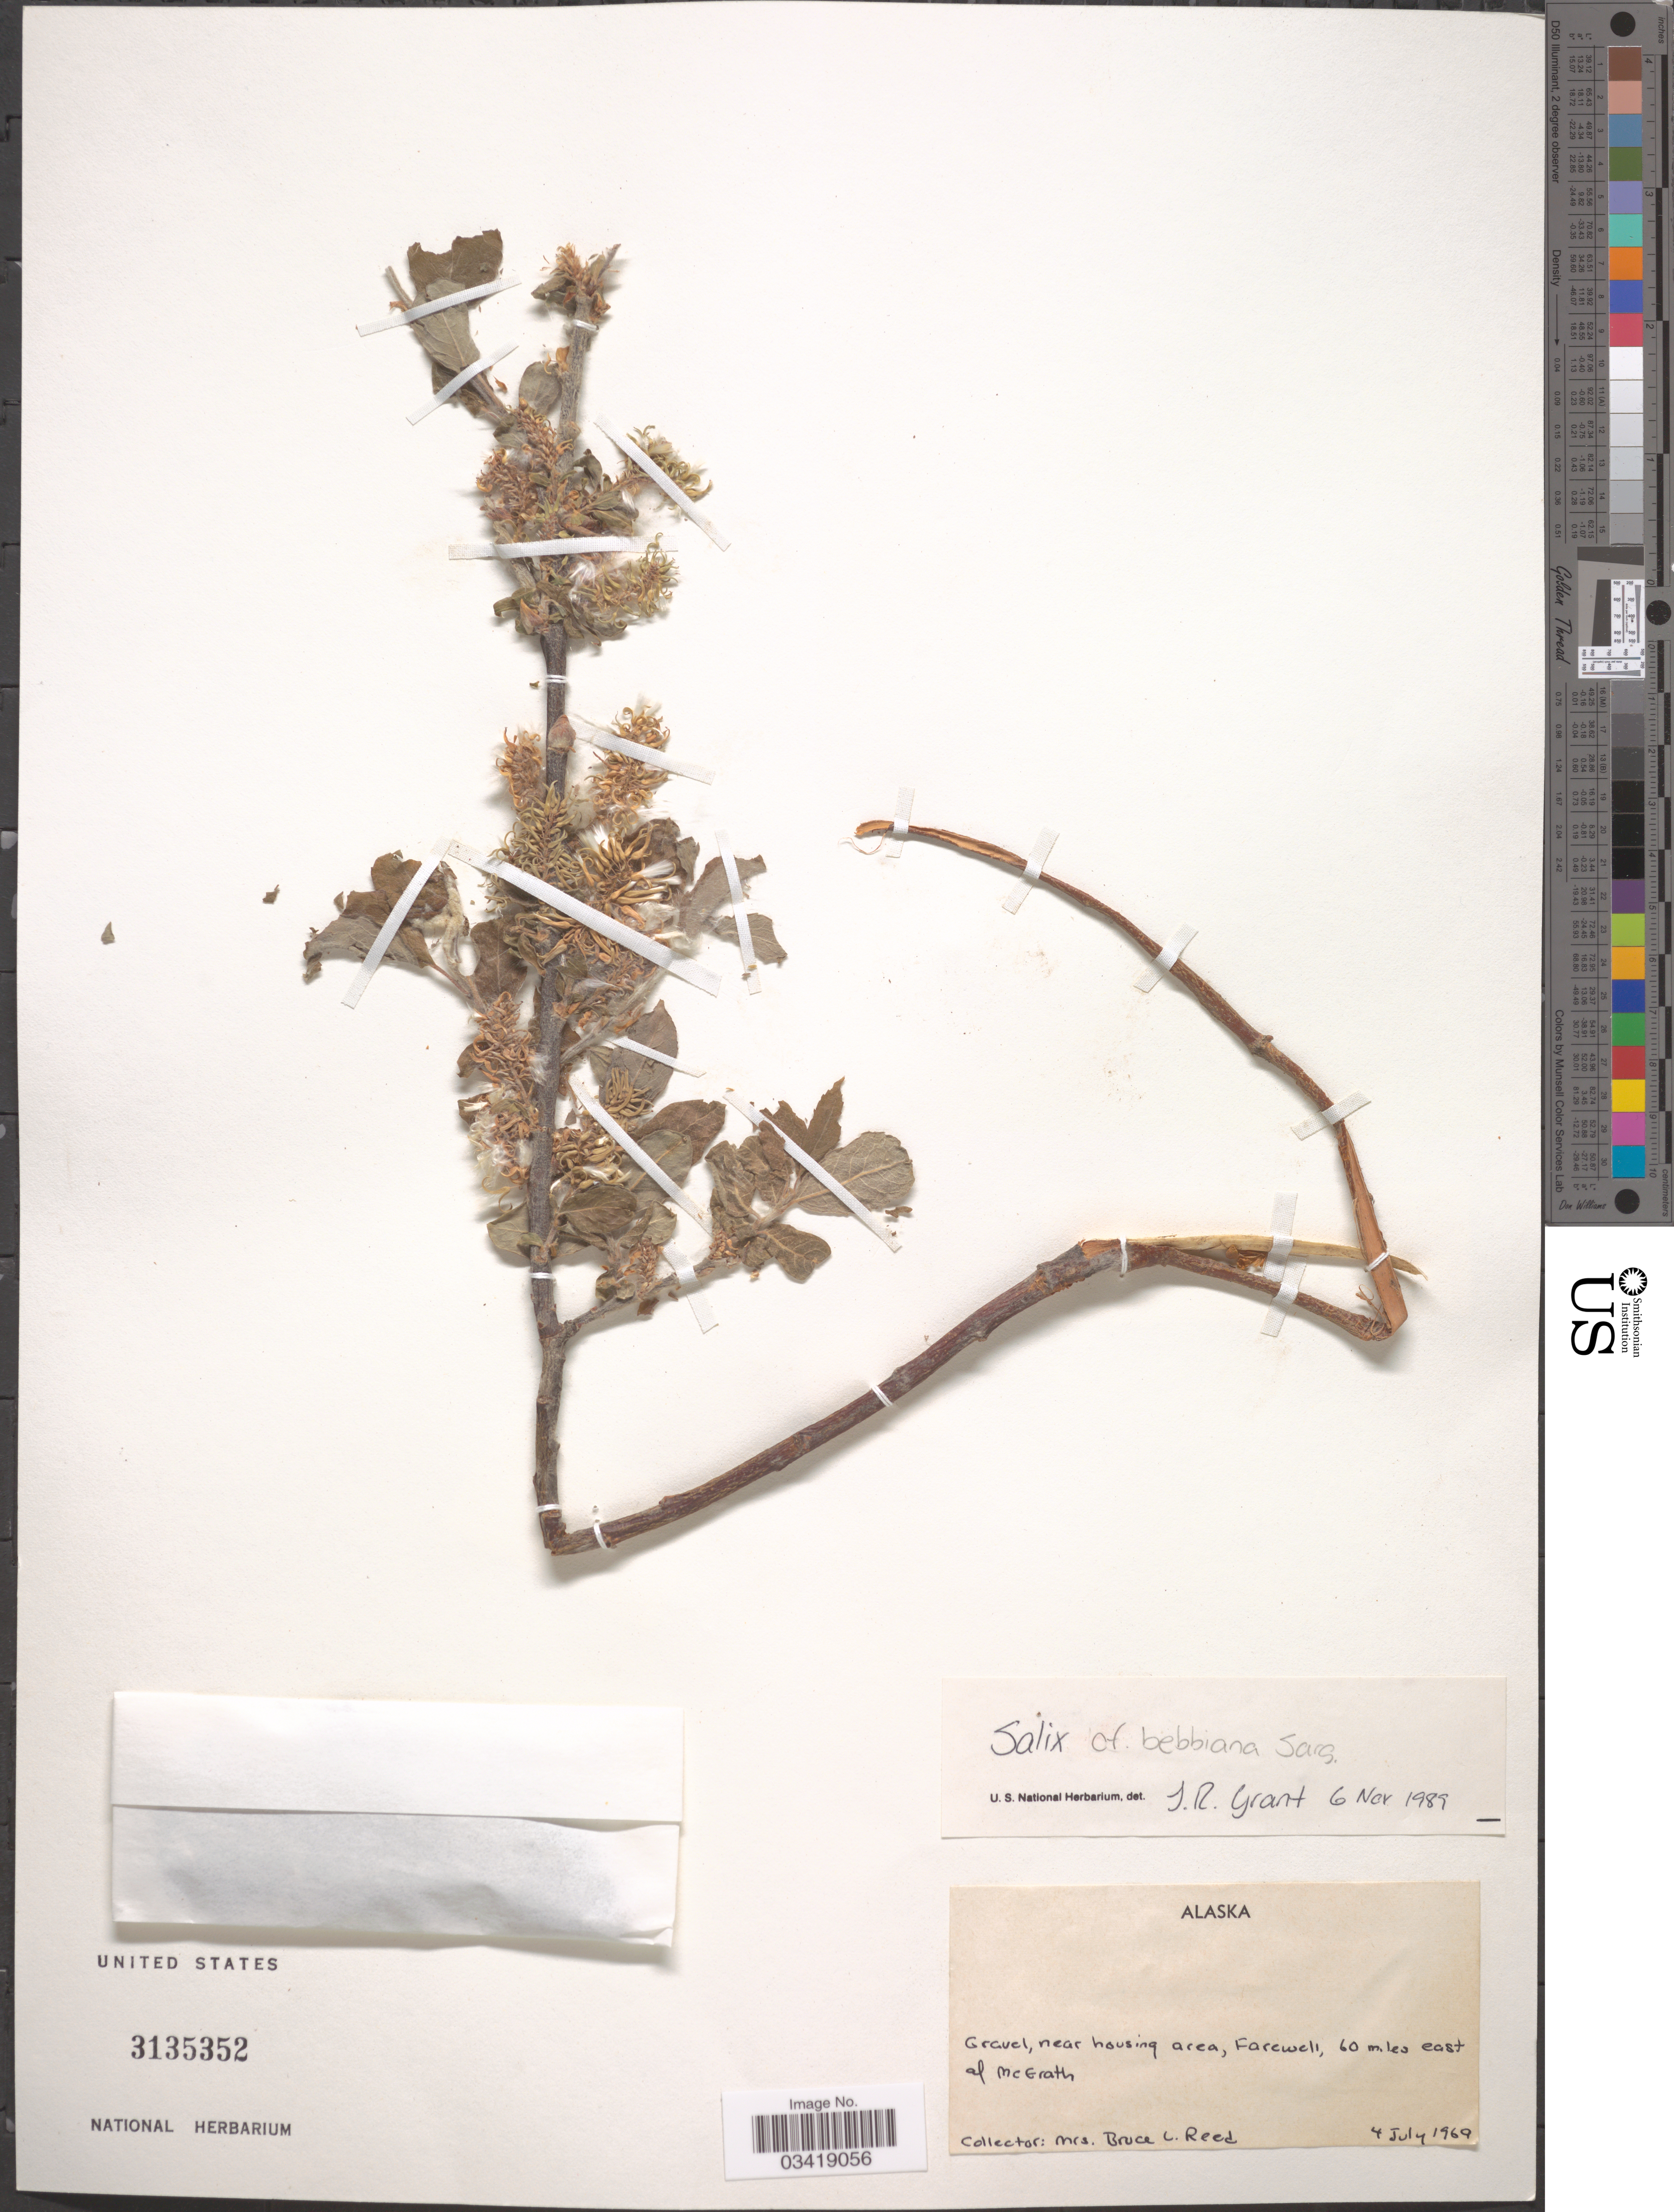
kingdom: Plantae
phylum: Tracheophyta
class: Magnoliopsida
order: Malpighiales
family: Salicaceae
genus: Salix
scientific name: Salix bebbiana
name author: Sarg.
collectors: B. Reed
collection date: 1969-07-04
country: United States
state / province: Alaska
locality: Gravel, near housing, Farewell, 60 miles east of McGrath.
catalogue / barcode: US 3135352